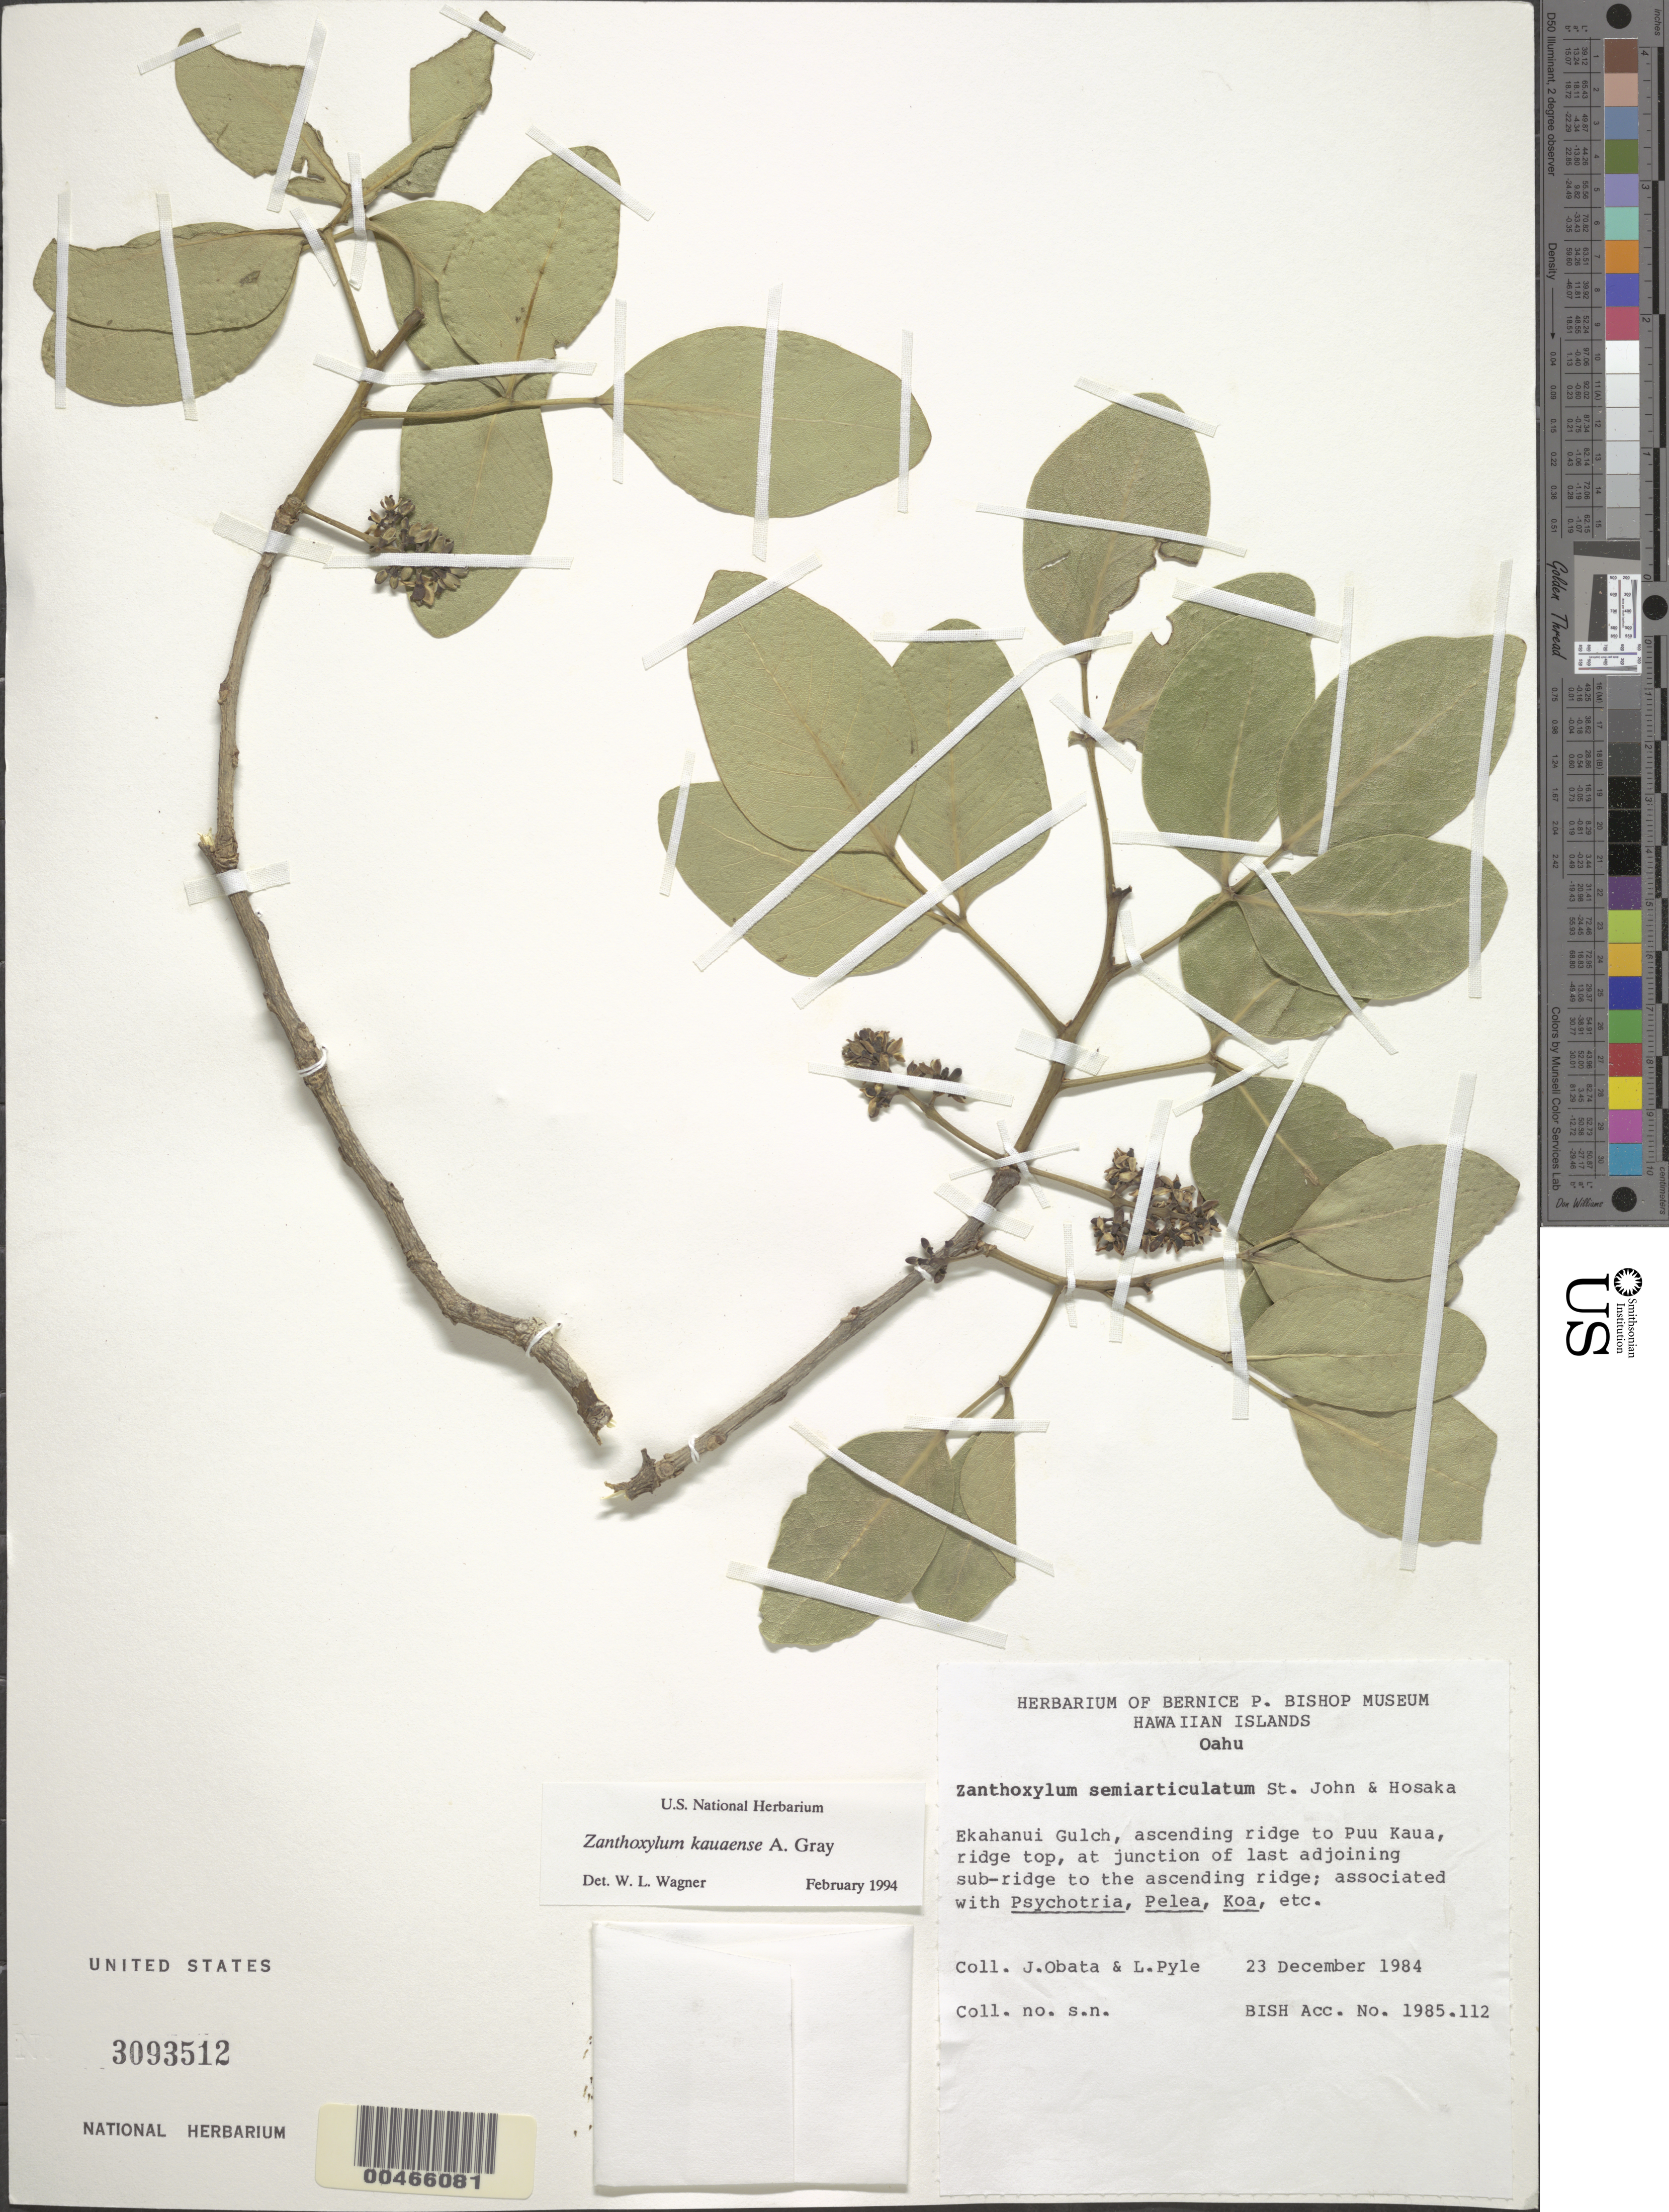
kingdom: Plantae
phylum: Tracheophyta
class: Magnoliopsida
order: Sapindales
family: Rutaceae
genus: Zanthoxylum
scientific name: Zanthoxylum kauaense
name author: A. Gray in Wilkes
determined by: Wagner, W. L., (BOT), Smithsonian Institution - National Museum of Natural History (UNITED STATES)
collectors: J. Obata & L. Pyle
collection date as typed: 23 Dec 1984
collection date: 1984-12-23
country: United States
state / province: Hawaii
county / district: Honolulu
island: Oahu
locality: Ekahanui Gulch, ascending ridge to Puu Kaua, ridge top, at junction of last adjoining sub-ridge to the ascending ridge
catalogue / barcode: US 3093512